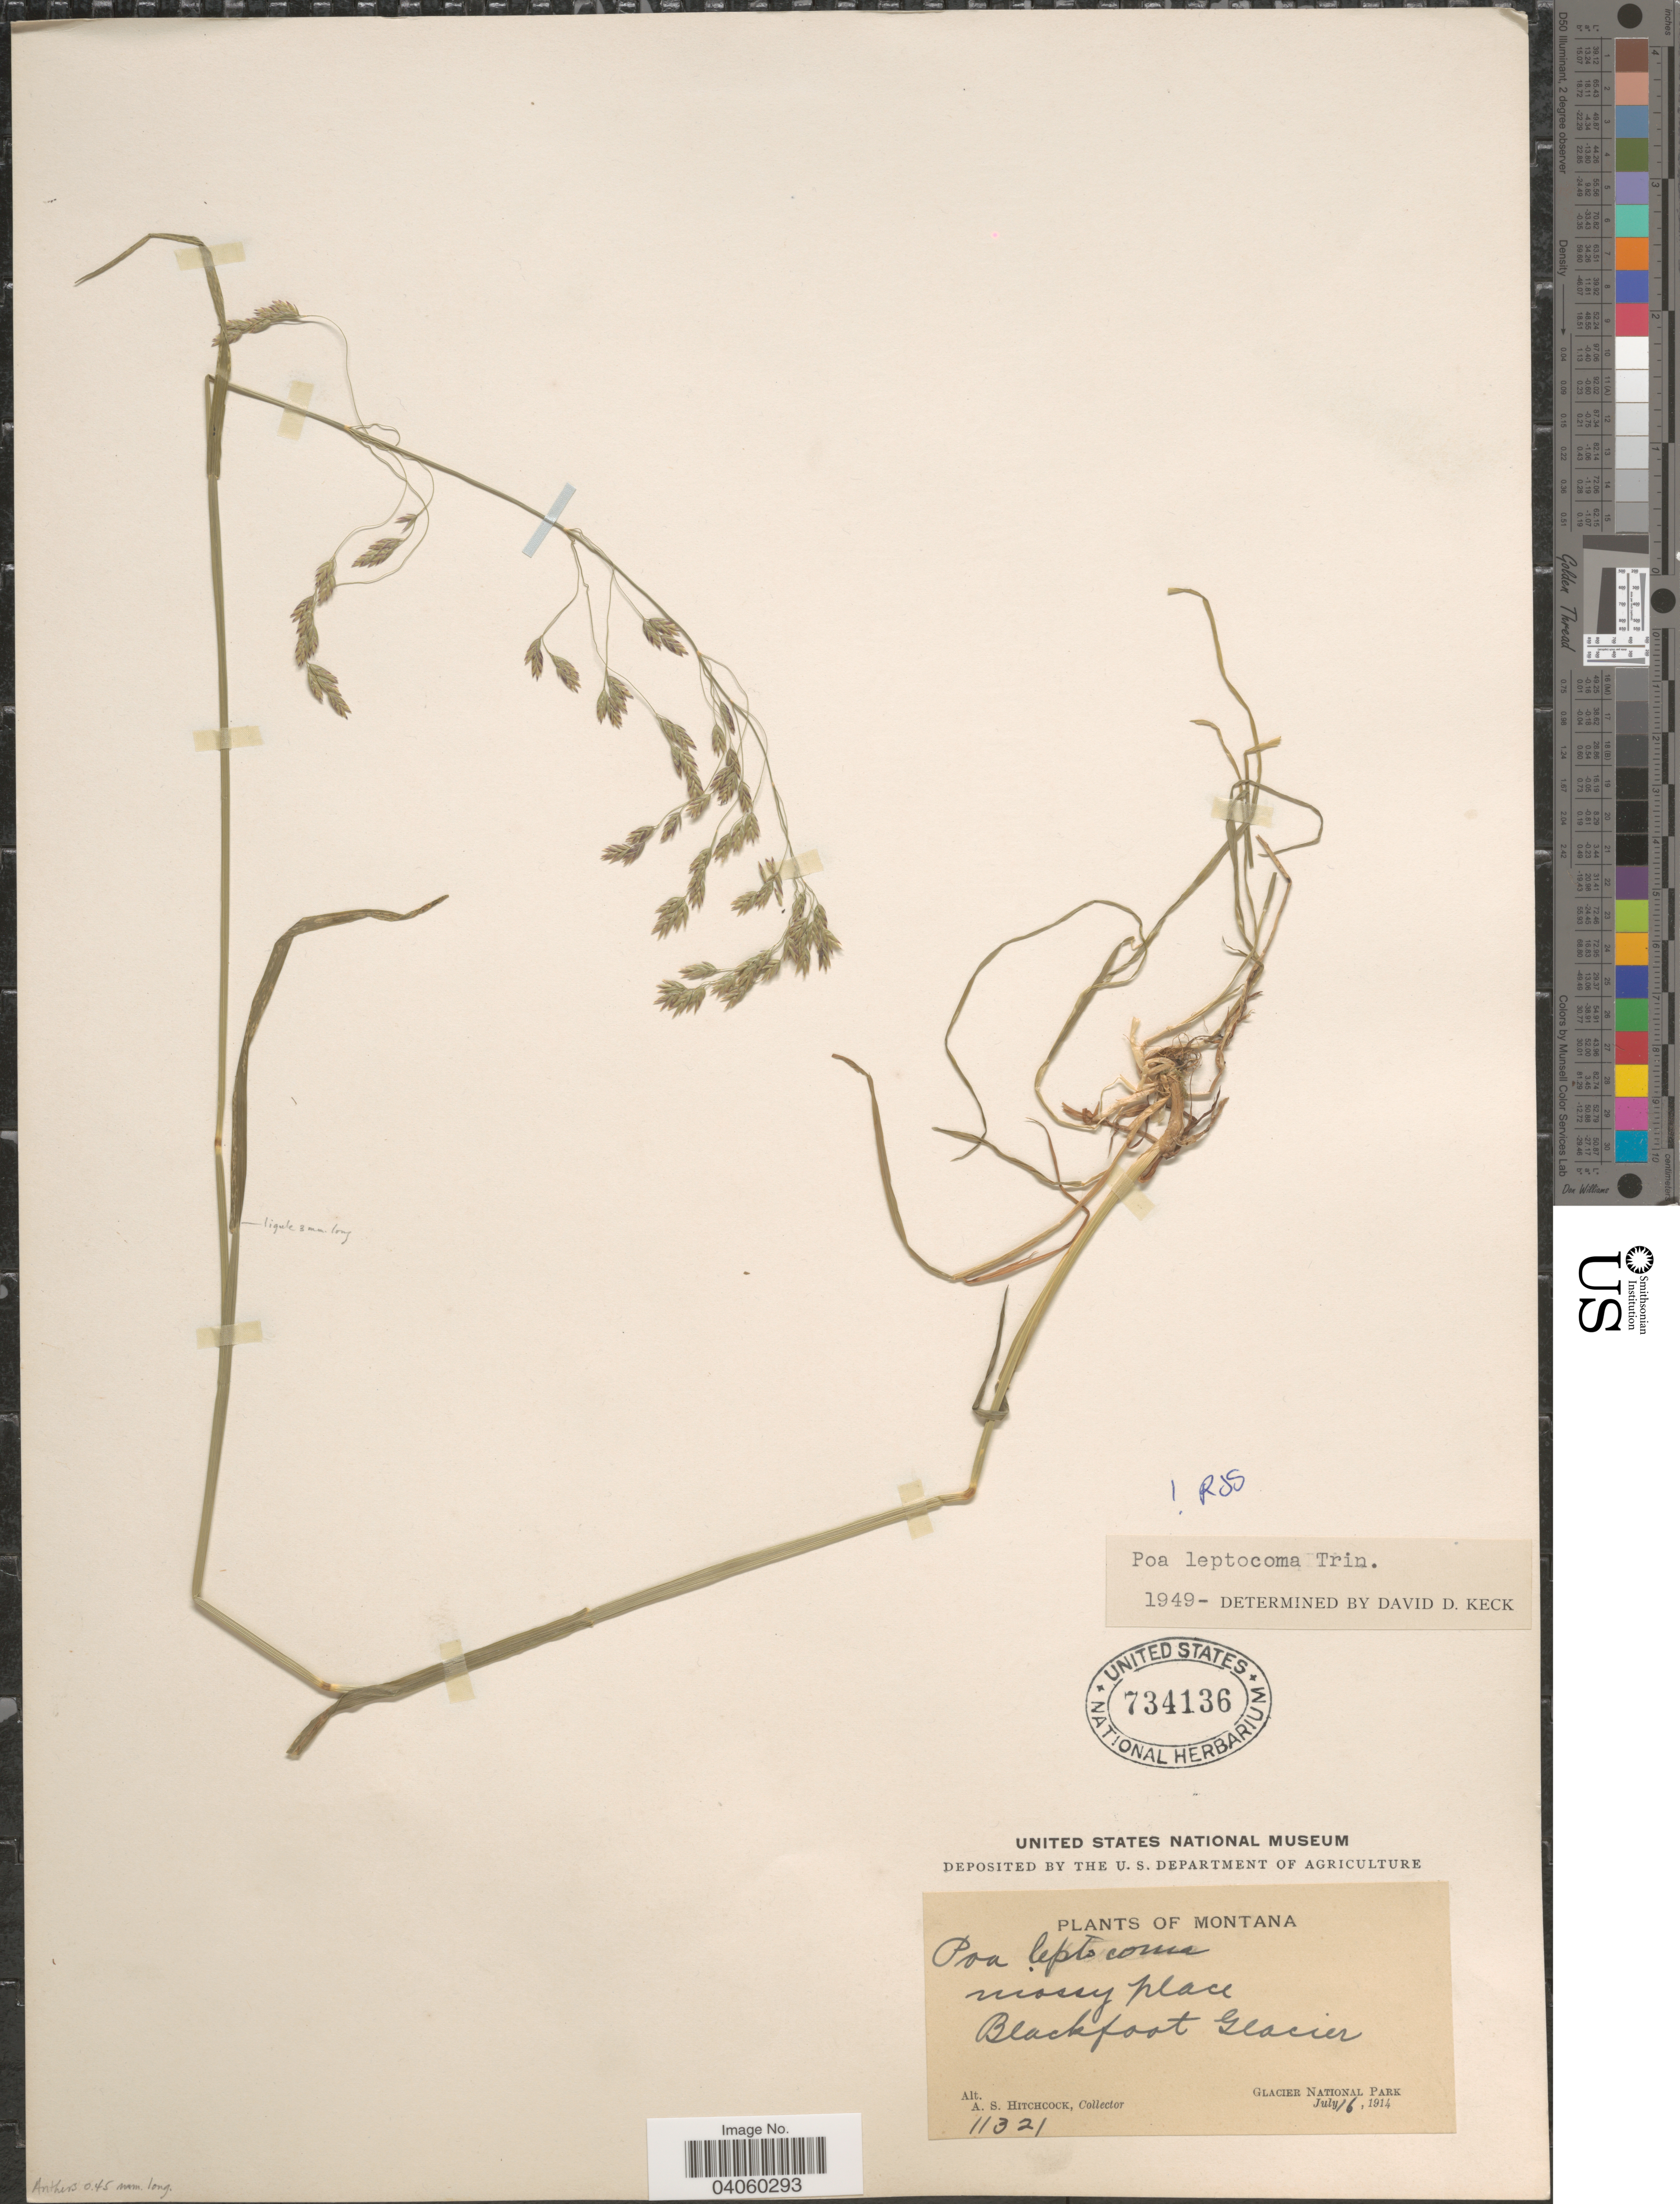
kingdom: Plantae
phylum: Tracheophyta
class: Liliopsida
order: Poales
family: Poaceae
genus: Poa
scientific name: Poa leptocoma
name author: Trin.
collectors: A. S. Hitchcock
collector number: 11321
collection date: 1914-07-16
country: United States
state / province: Montana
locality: Blackfoot Glacier, Glacier National Park.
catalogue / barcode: US 734136